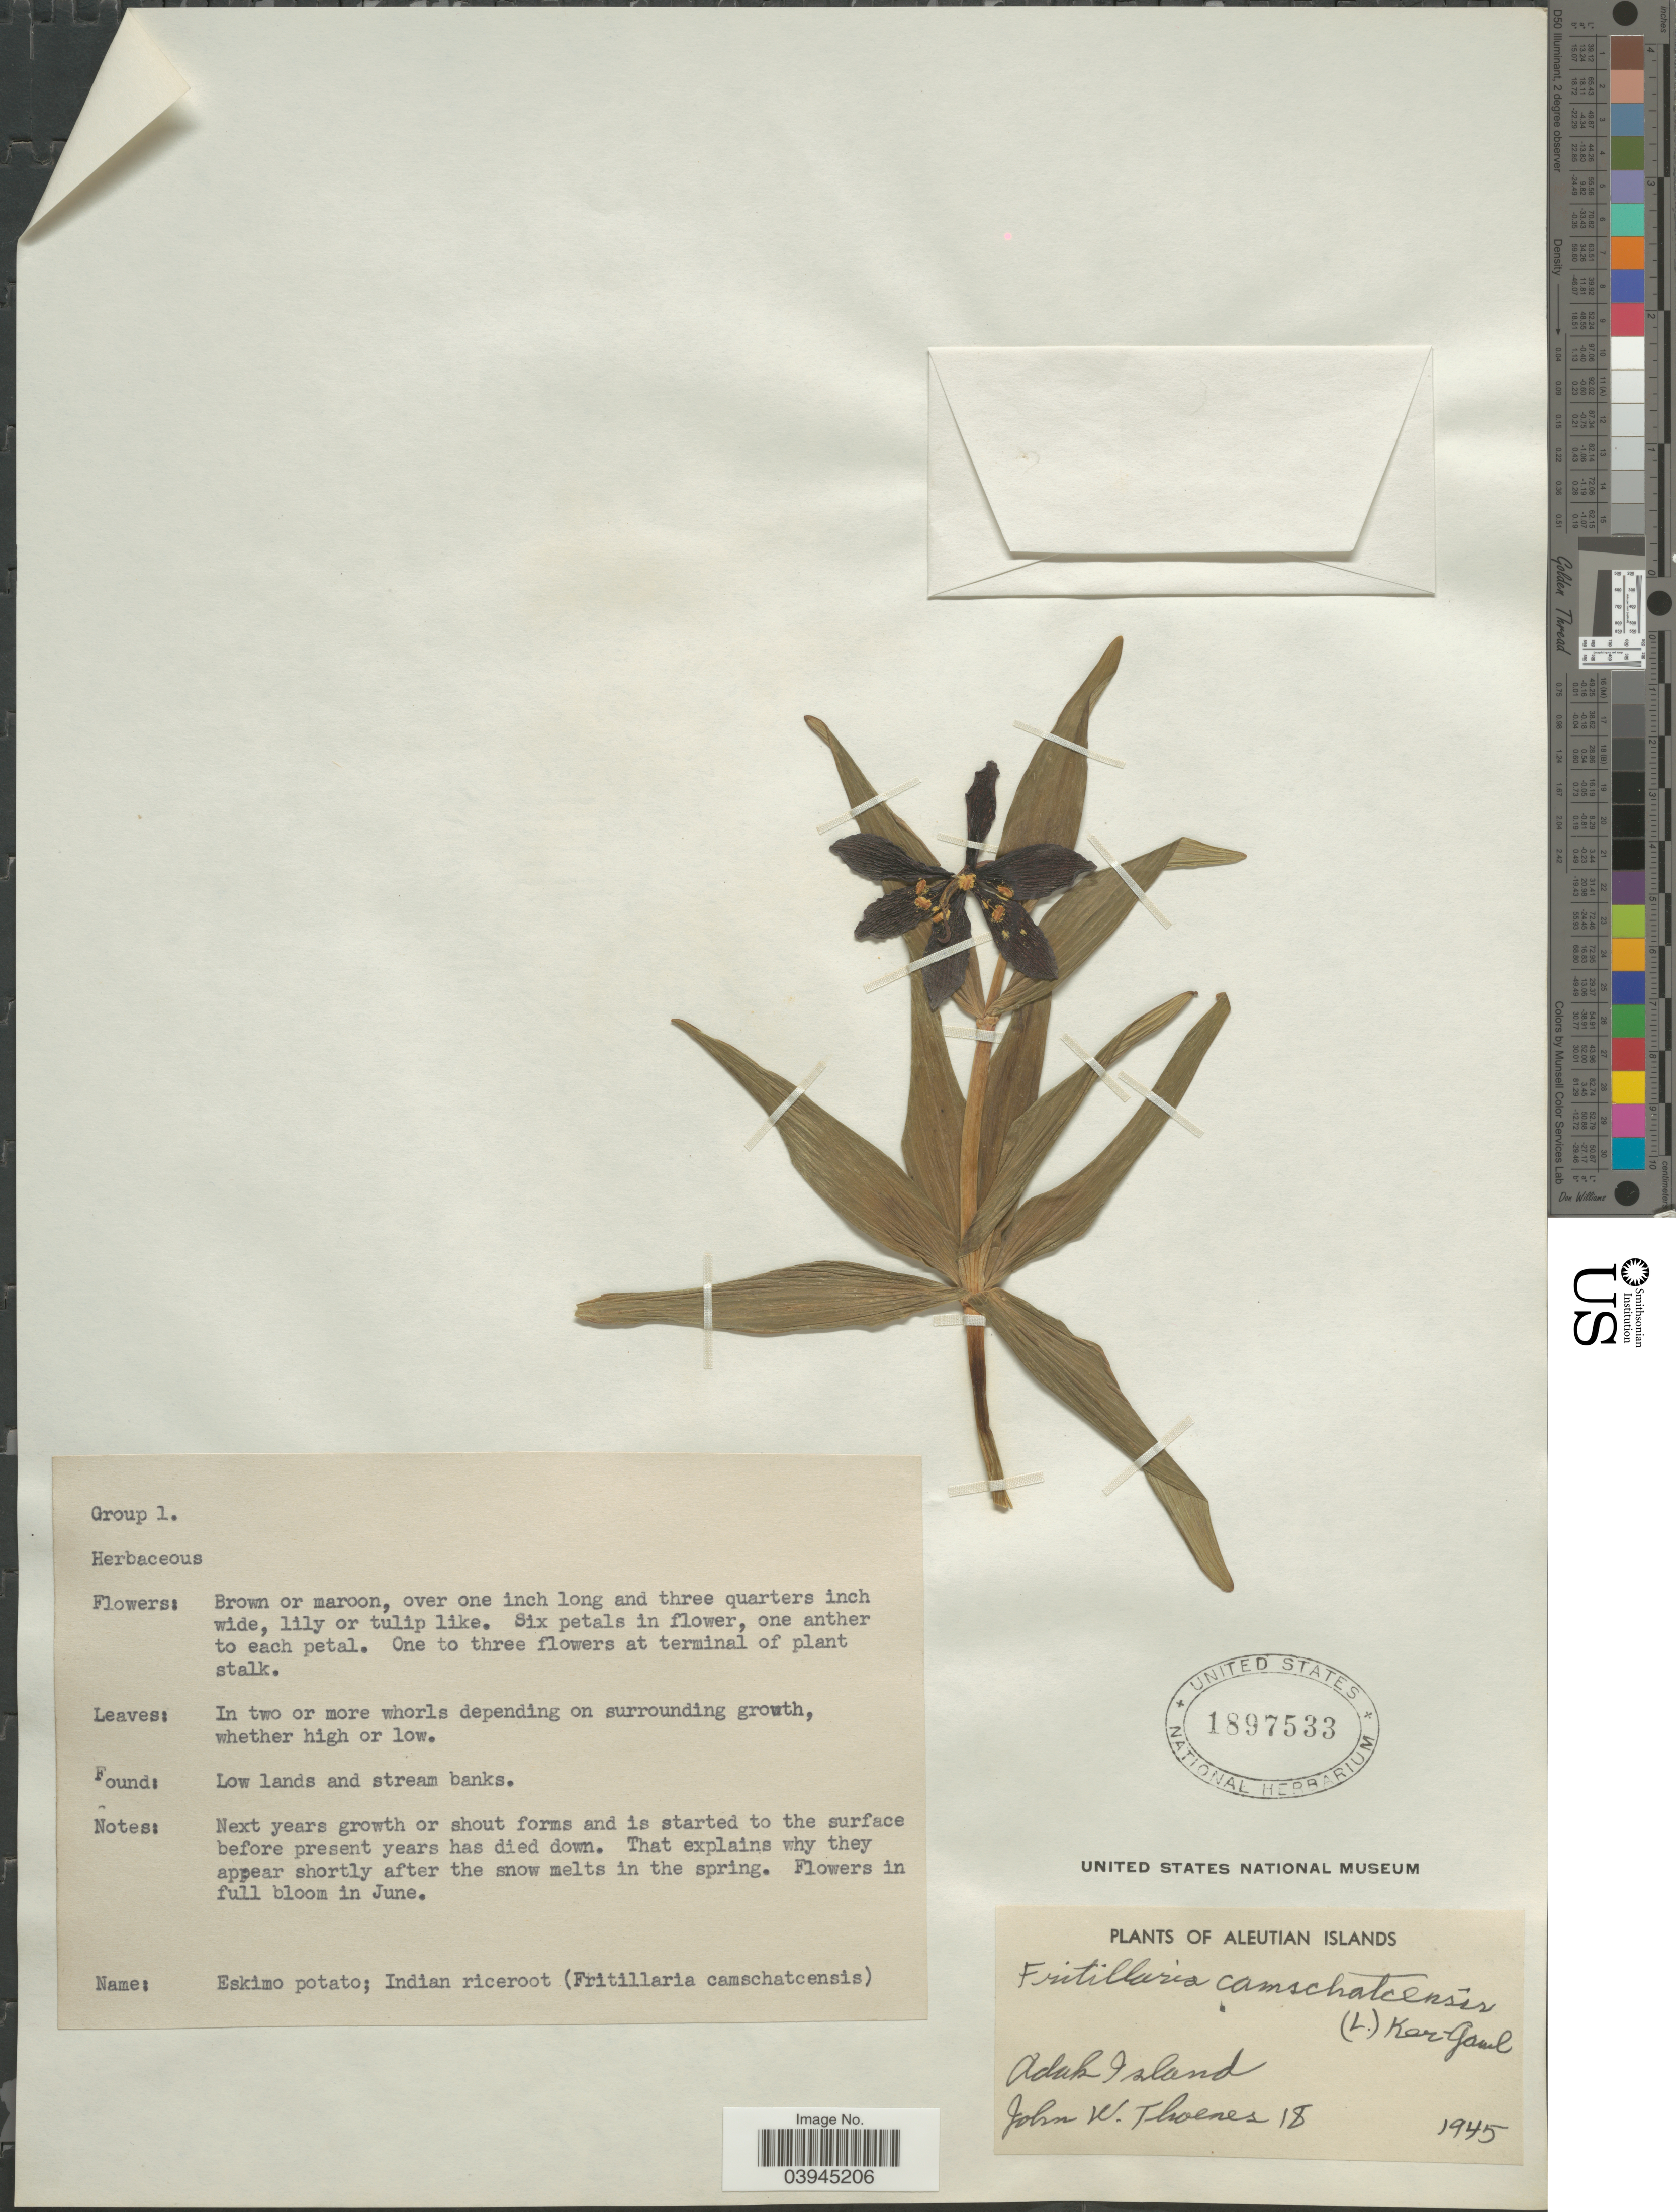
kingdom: Plantae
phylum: Tracheophyta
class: Liliopsida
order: Liliales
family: Liliaceae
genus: Fritillaria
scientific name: Fritillaria camschatcensis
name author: (L.) Ker Gawl.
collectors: J. Thoenes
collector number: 18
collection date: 1945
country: United States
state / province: Alaska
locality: Aleutian Islands. Adak Island.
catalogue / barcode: US 1897533